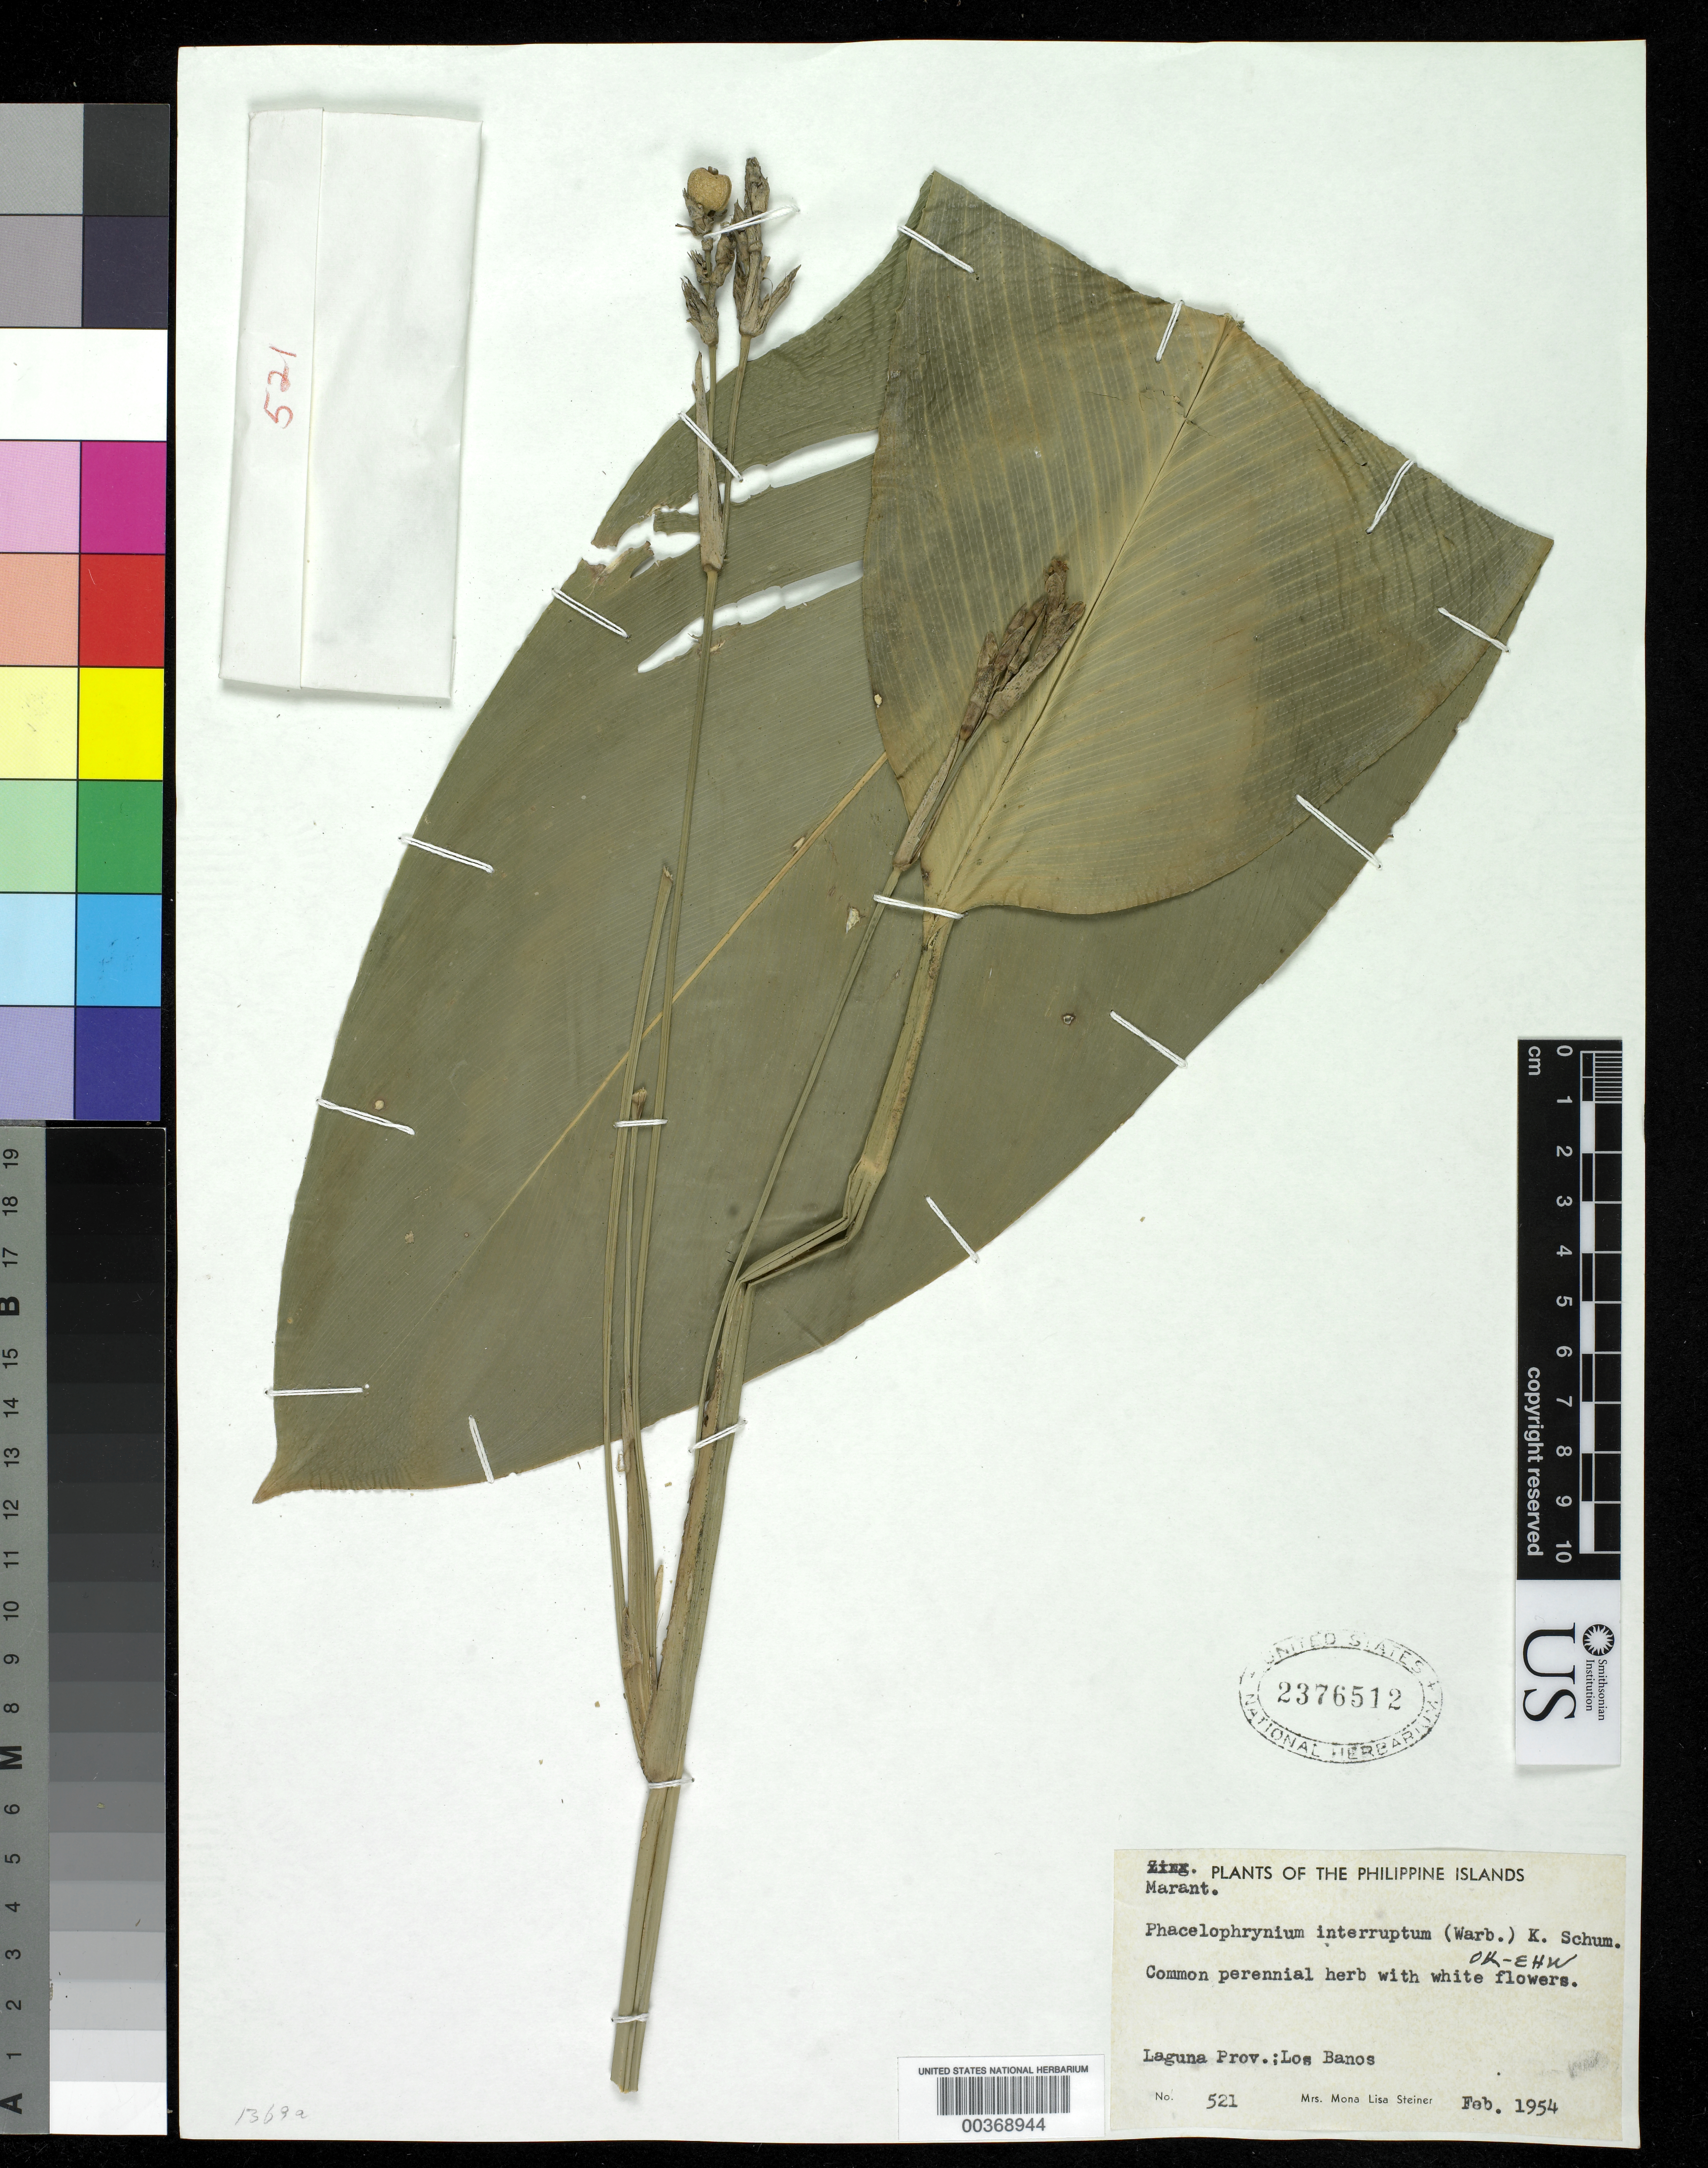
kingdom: Plantae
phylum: Tracheophyta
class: Liliopsida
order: Zingiberales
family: Marantaceae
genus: Phrynium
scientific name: Phrynium interruptum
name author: (K. Schum.) Suksathan & Borchs.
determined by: Strong, M. T., (US), Smithsonian Institution - National Museum of Natural History (UNITED STATES)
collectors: M. Steiner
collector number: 521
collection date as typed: Feb 1954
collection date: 1954-02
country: Philippines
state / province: Calabarzon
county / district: Laguna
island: Luzon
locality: Los baños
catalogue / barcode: US 2376512